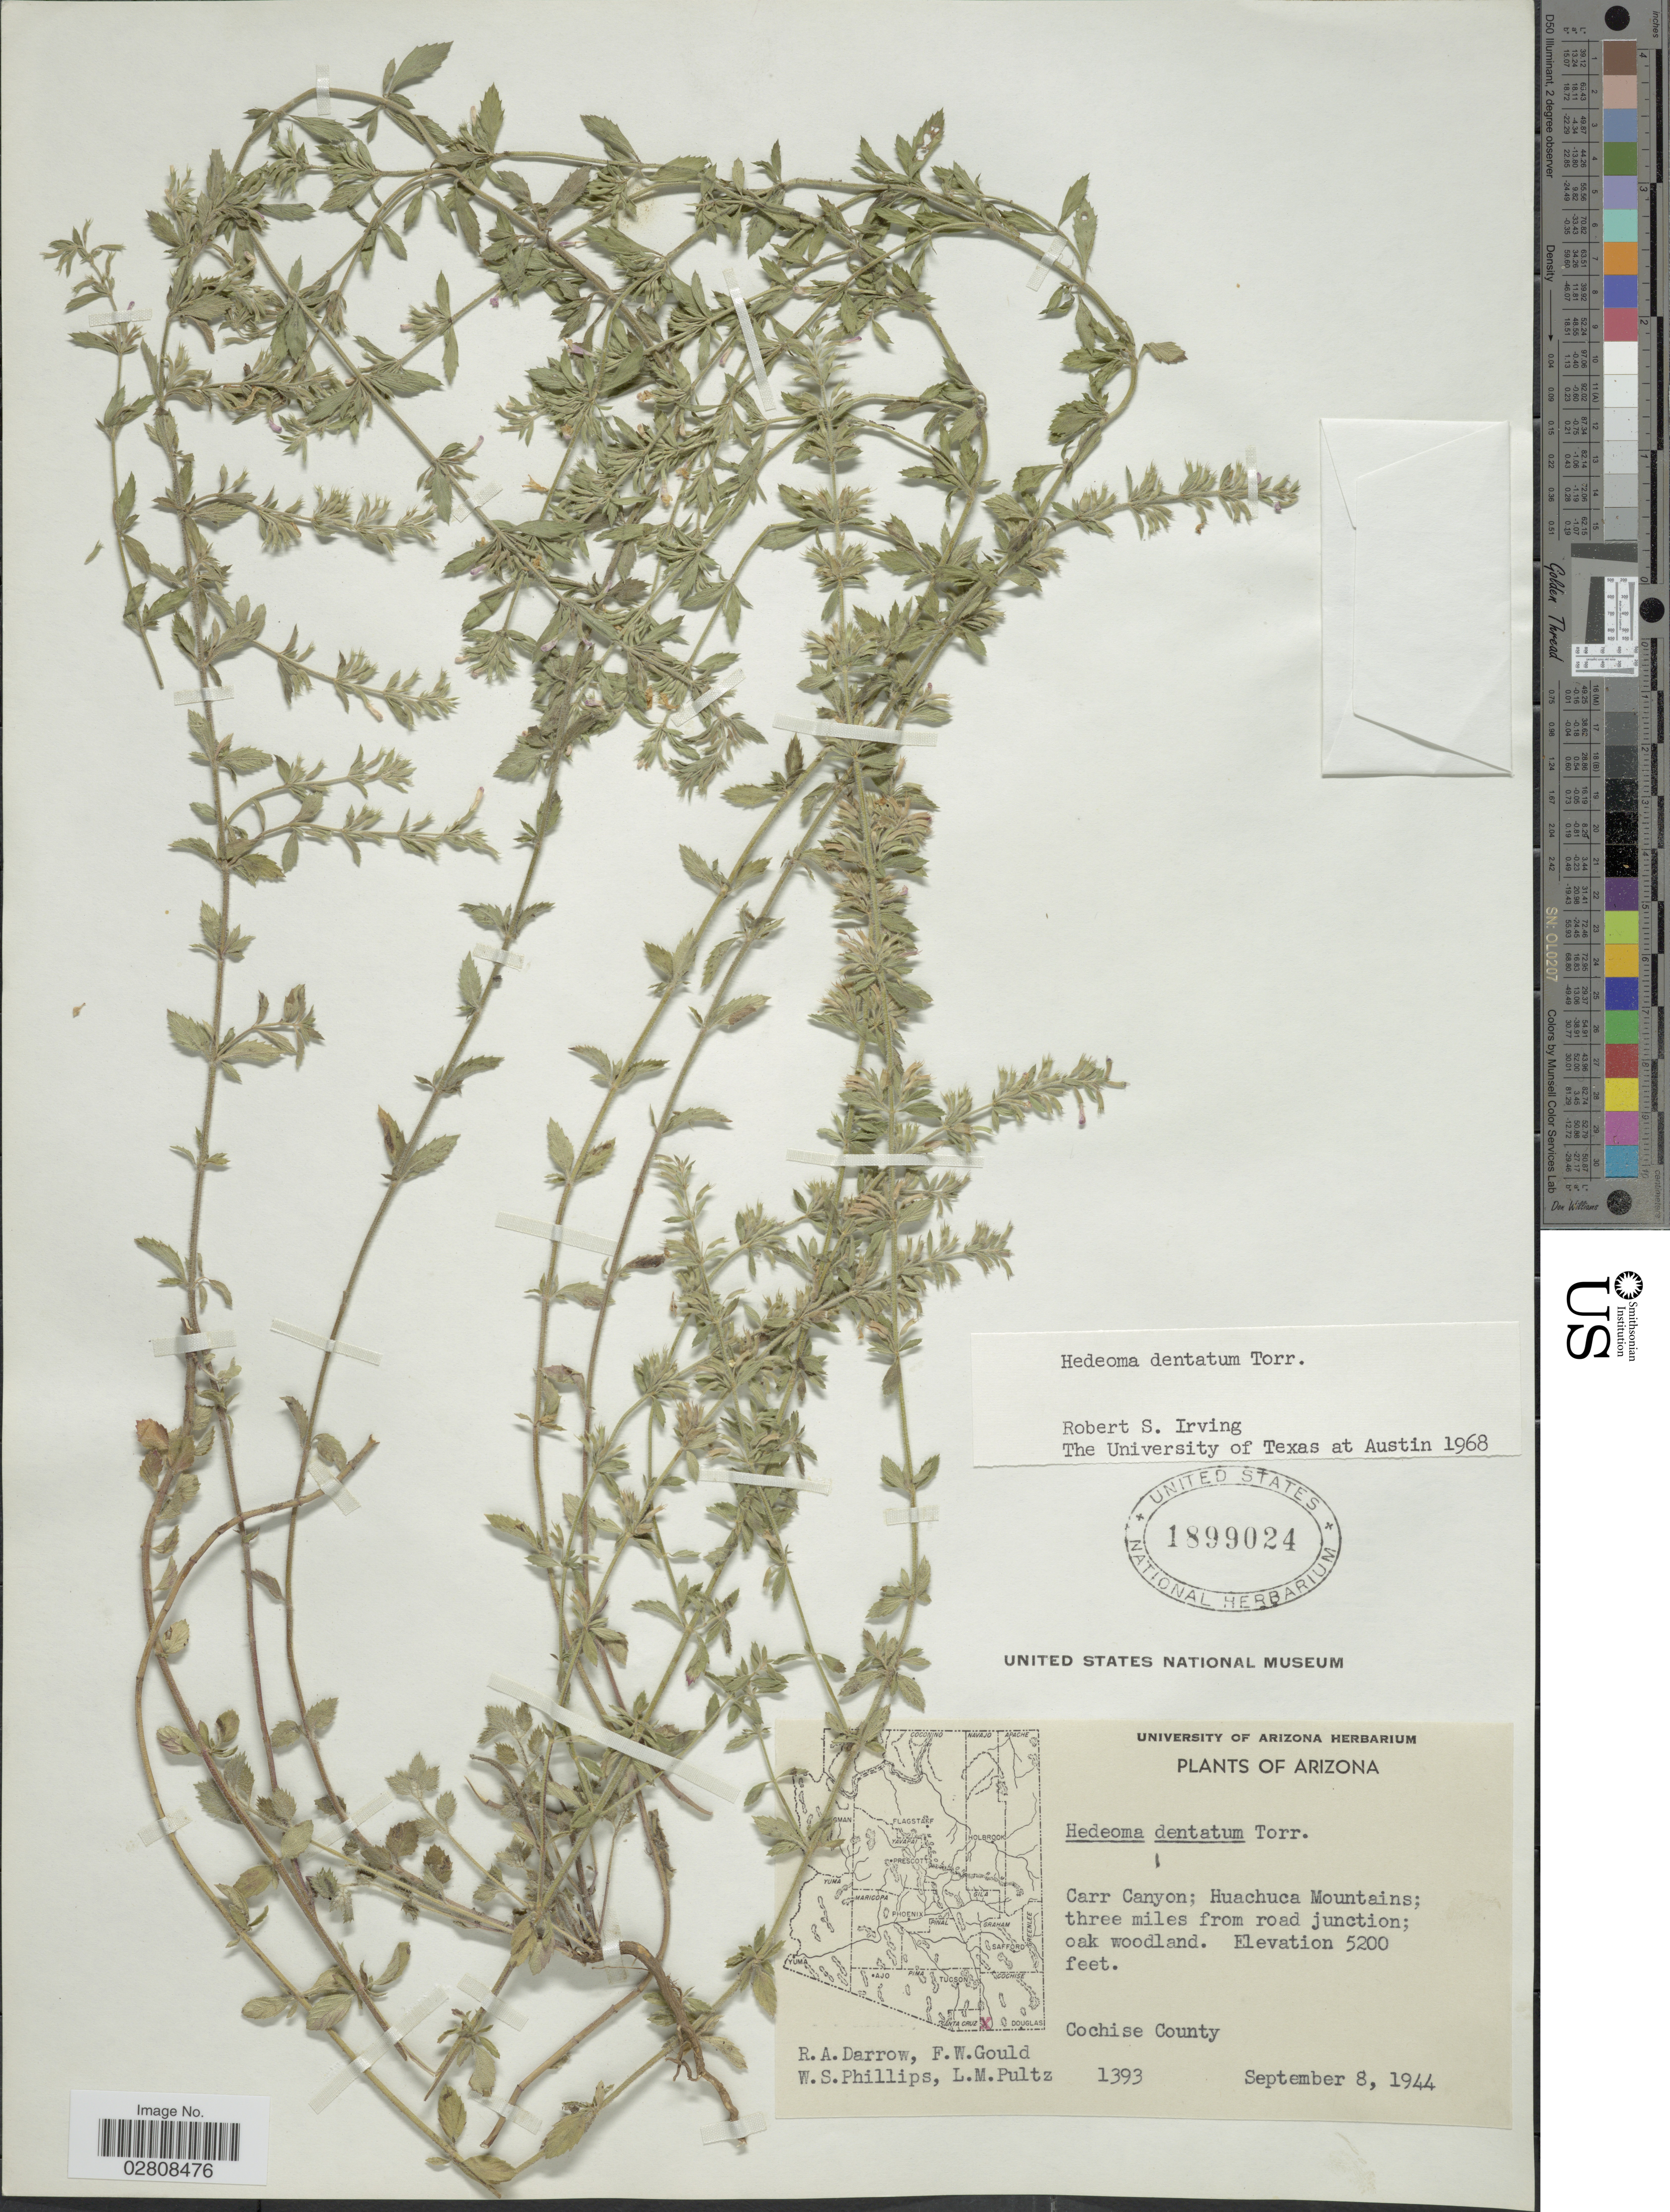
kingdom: Plantae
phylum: Tracheophyta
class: Magnoliopsida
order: Lamiales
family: Lamiaceae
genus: Hedeoma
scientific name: Hedeoma dentata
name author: Torr.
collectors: R. A. Darrow, F. W. Gould, W. S. Phillips & L. Pultz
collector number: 1393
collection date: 1944-09-08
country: United States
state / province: Arizona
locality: Carr Canyon; Huachuca Mountains; three miles from road junction; oak woodland. Cochise County.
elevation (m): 1585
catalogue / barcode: US 1899024